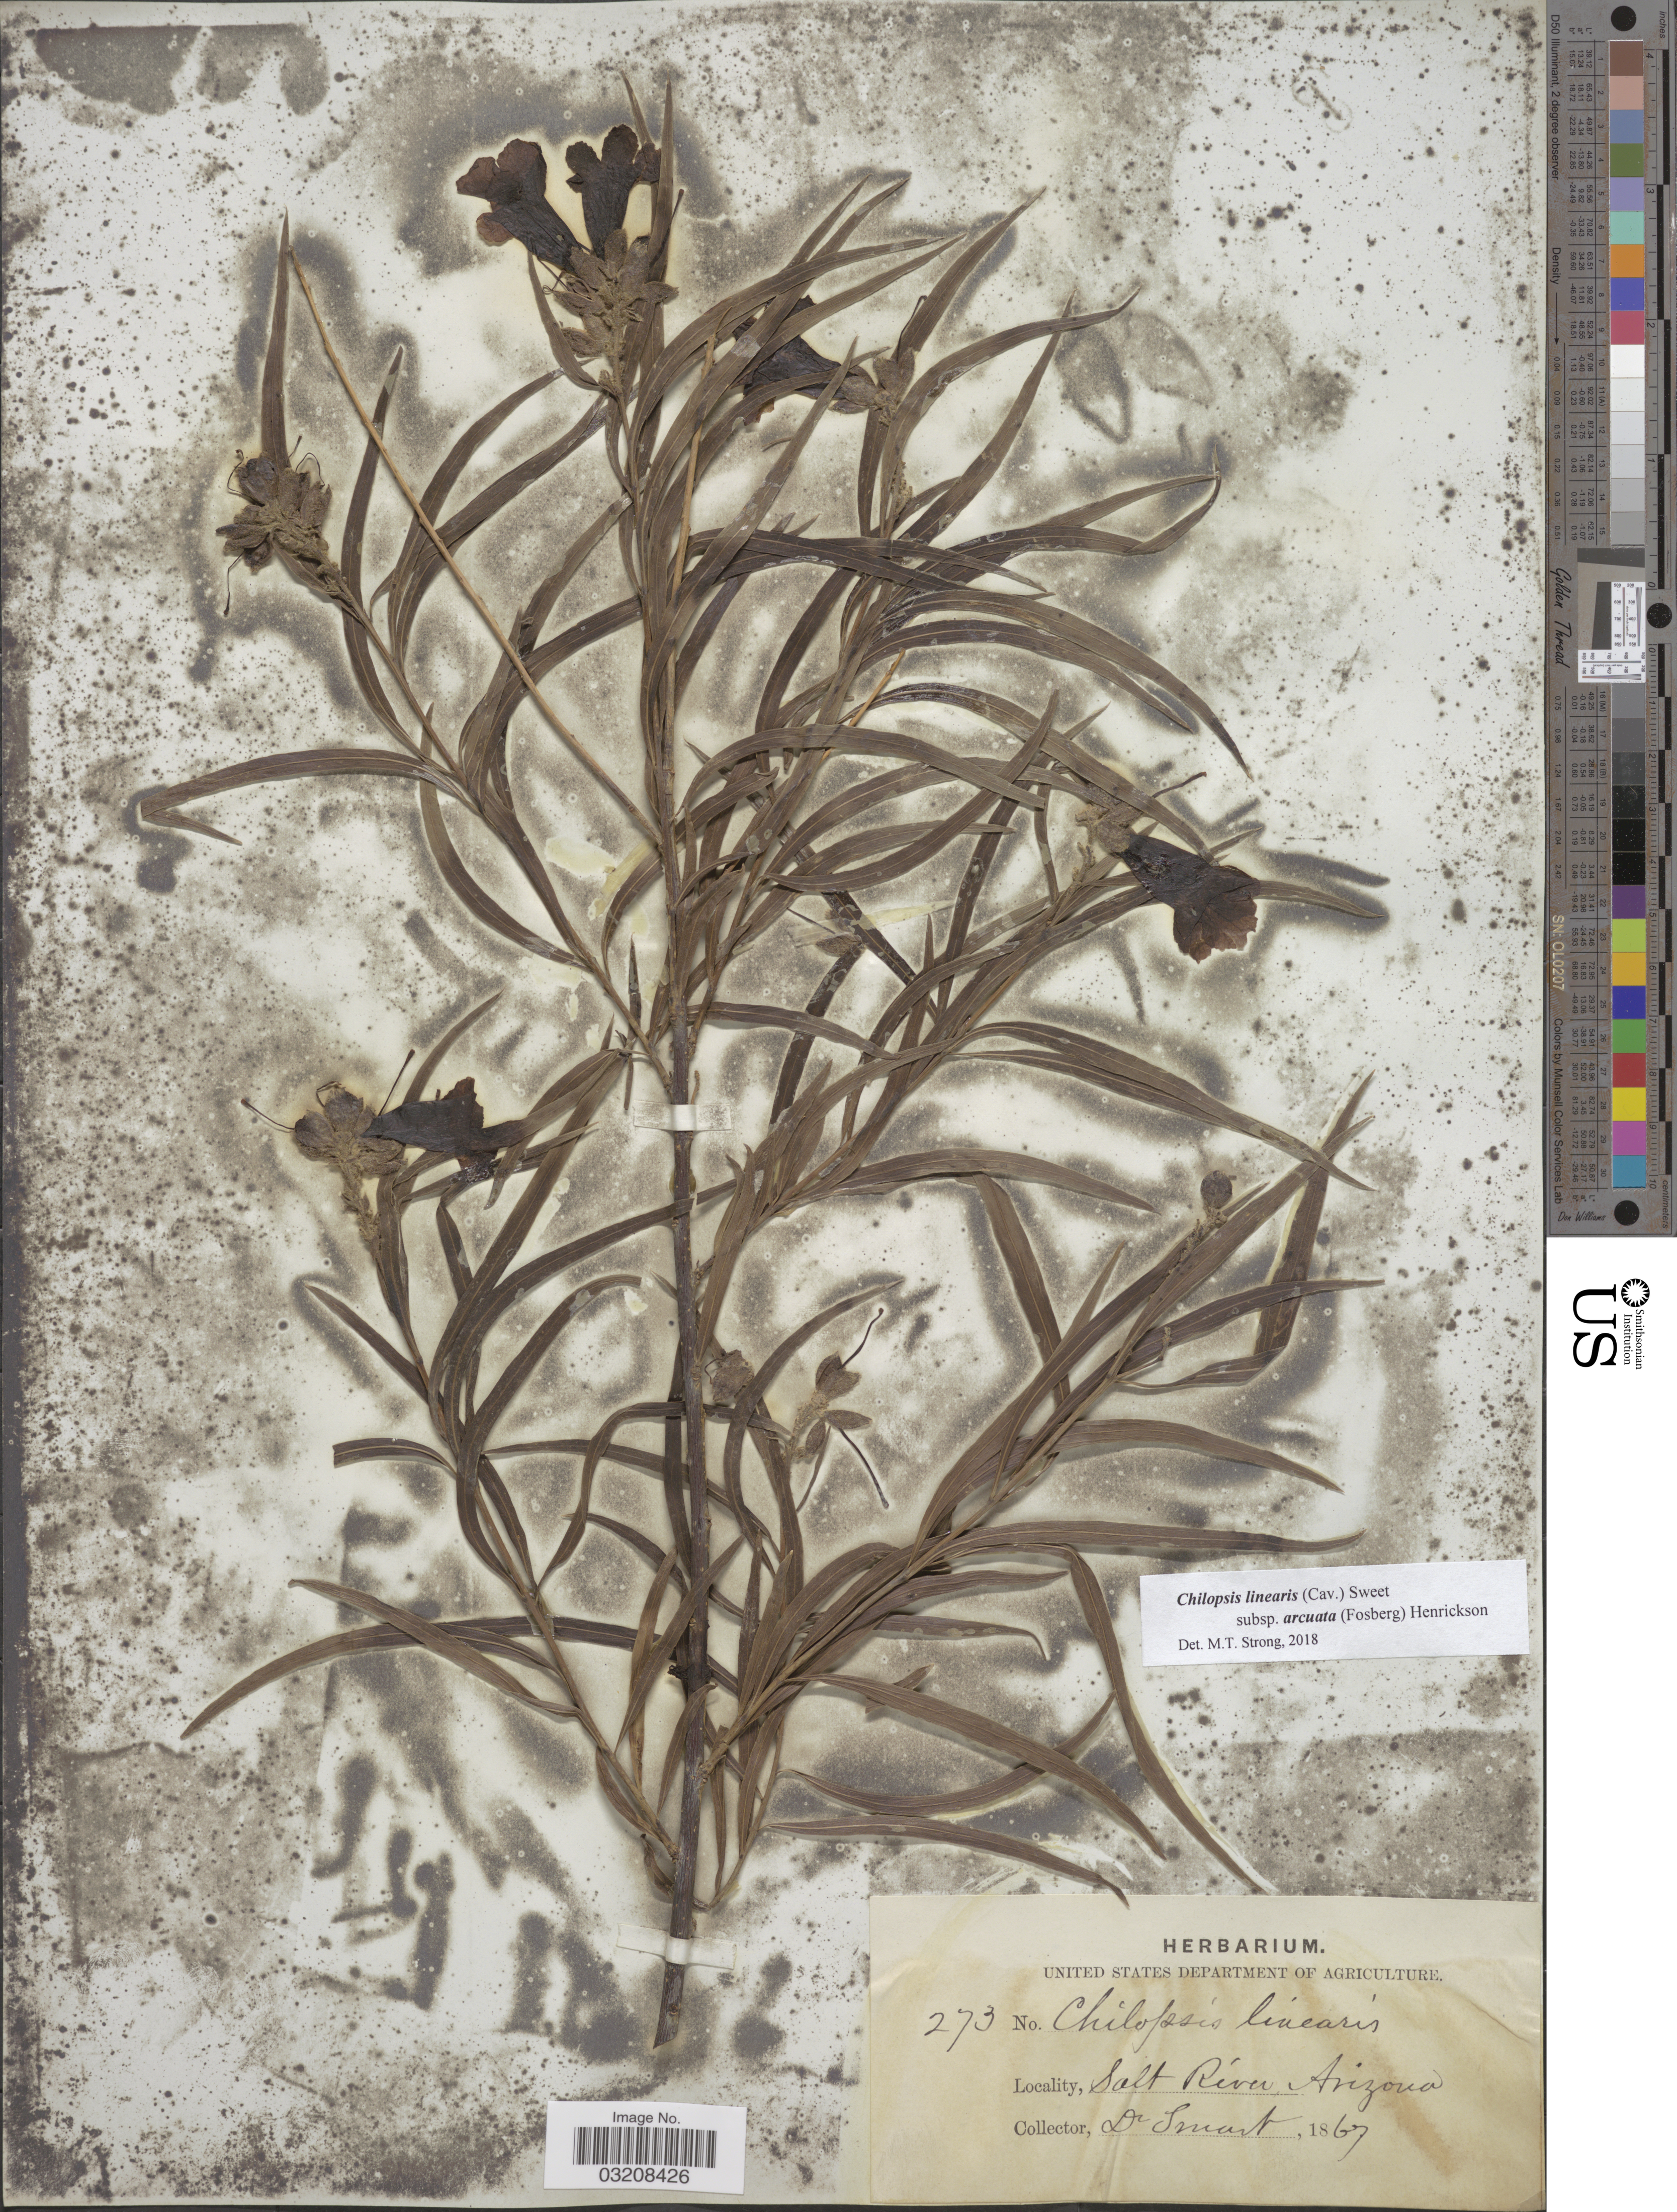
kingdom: Plantae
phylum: Tracheophyta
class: Magnoliopsida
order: Lamiales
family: Bignoniaceae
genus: Chilopsis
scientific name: Chilopsis linearis subsp. arcuata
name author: (Fosberg) Henrickson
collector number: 273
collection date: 1867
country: United States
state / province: Arizona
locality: Salt River.